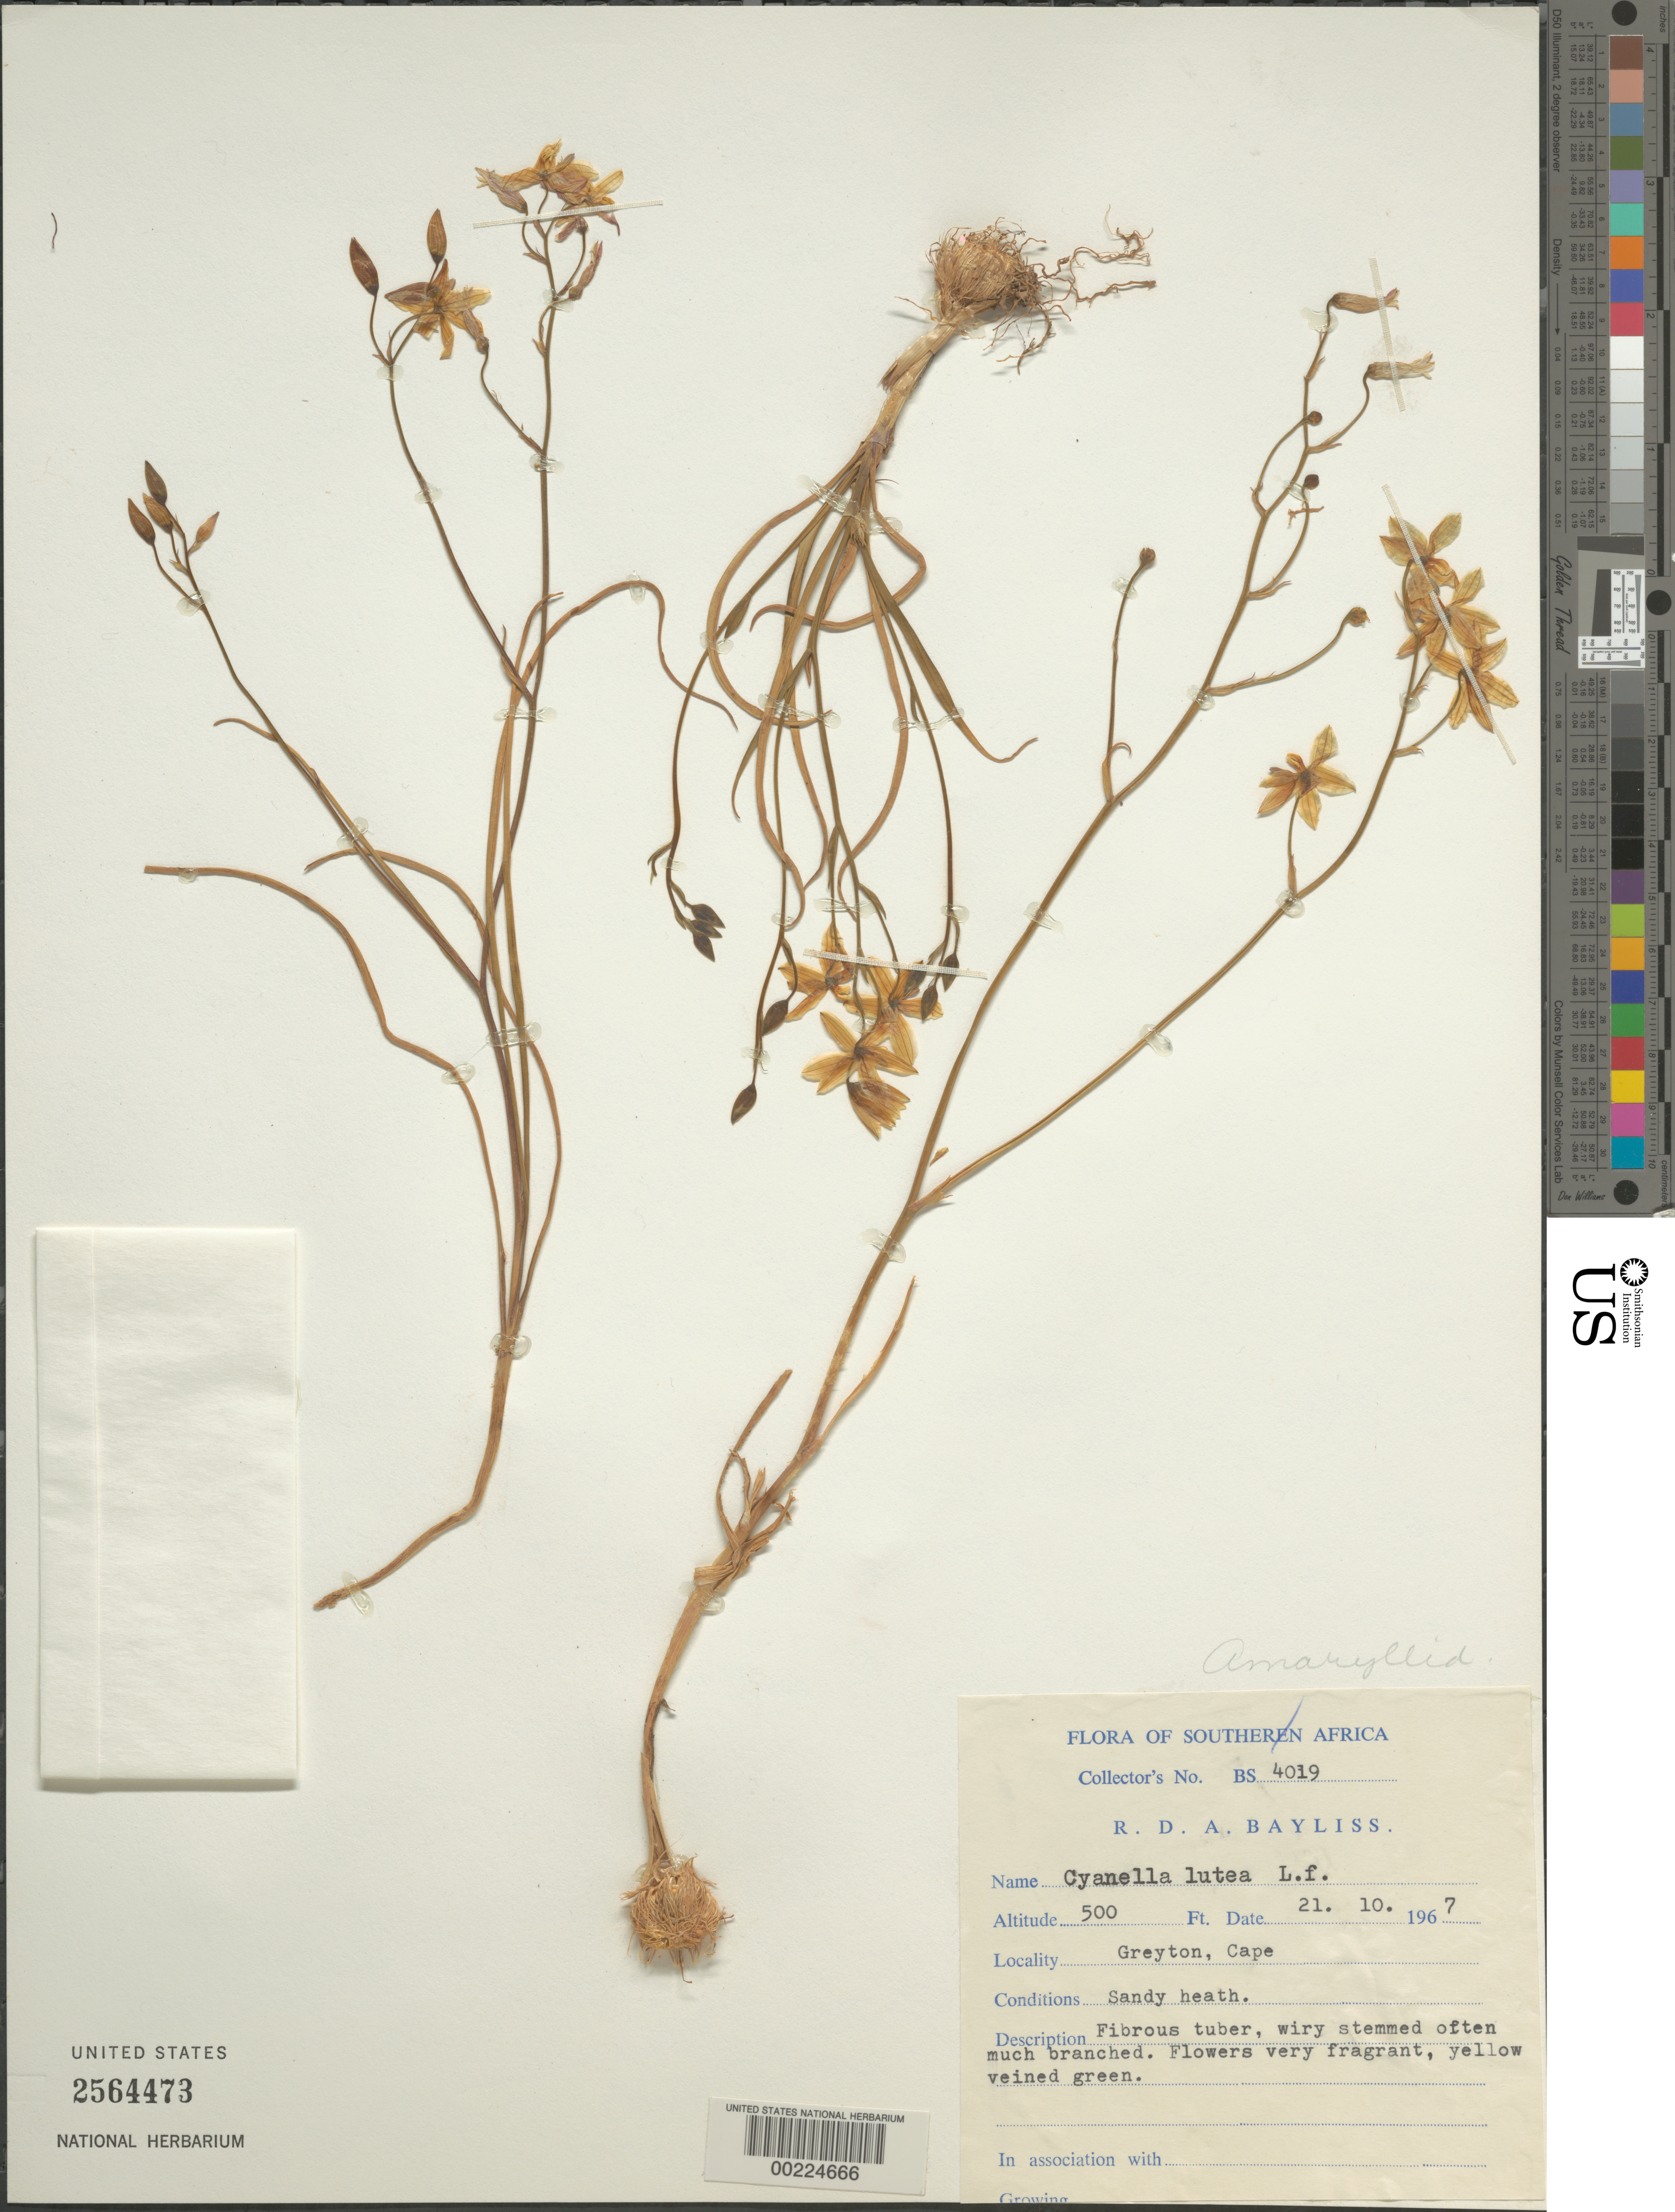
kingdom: Plantae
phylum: Tracheophyta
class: Liliopsida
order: Asparagales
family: Tecophilaeaceae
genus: Cyanella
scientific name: Cyanella lutea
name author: L. f.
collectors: R. D. Bayliss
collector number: Bs 4019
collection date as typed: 21 Oct 1967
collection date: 1967-10-21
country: South Africa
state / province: Western Cape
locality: Greyton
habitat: Sandy heath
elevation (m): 152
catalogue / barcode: US 2564473